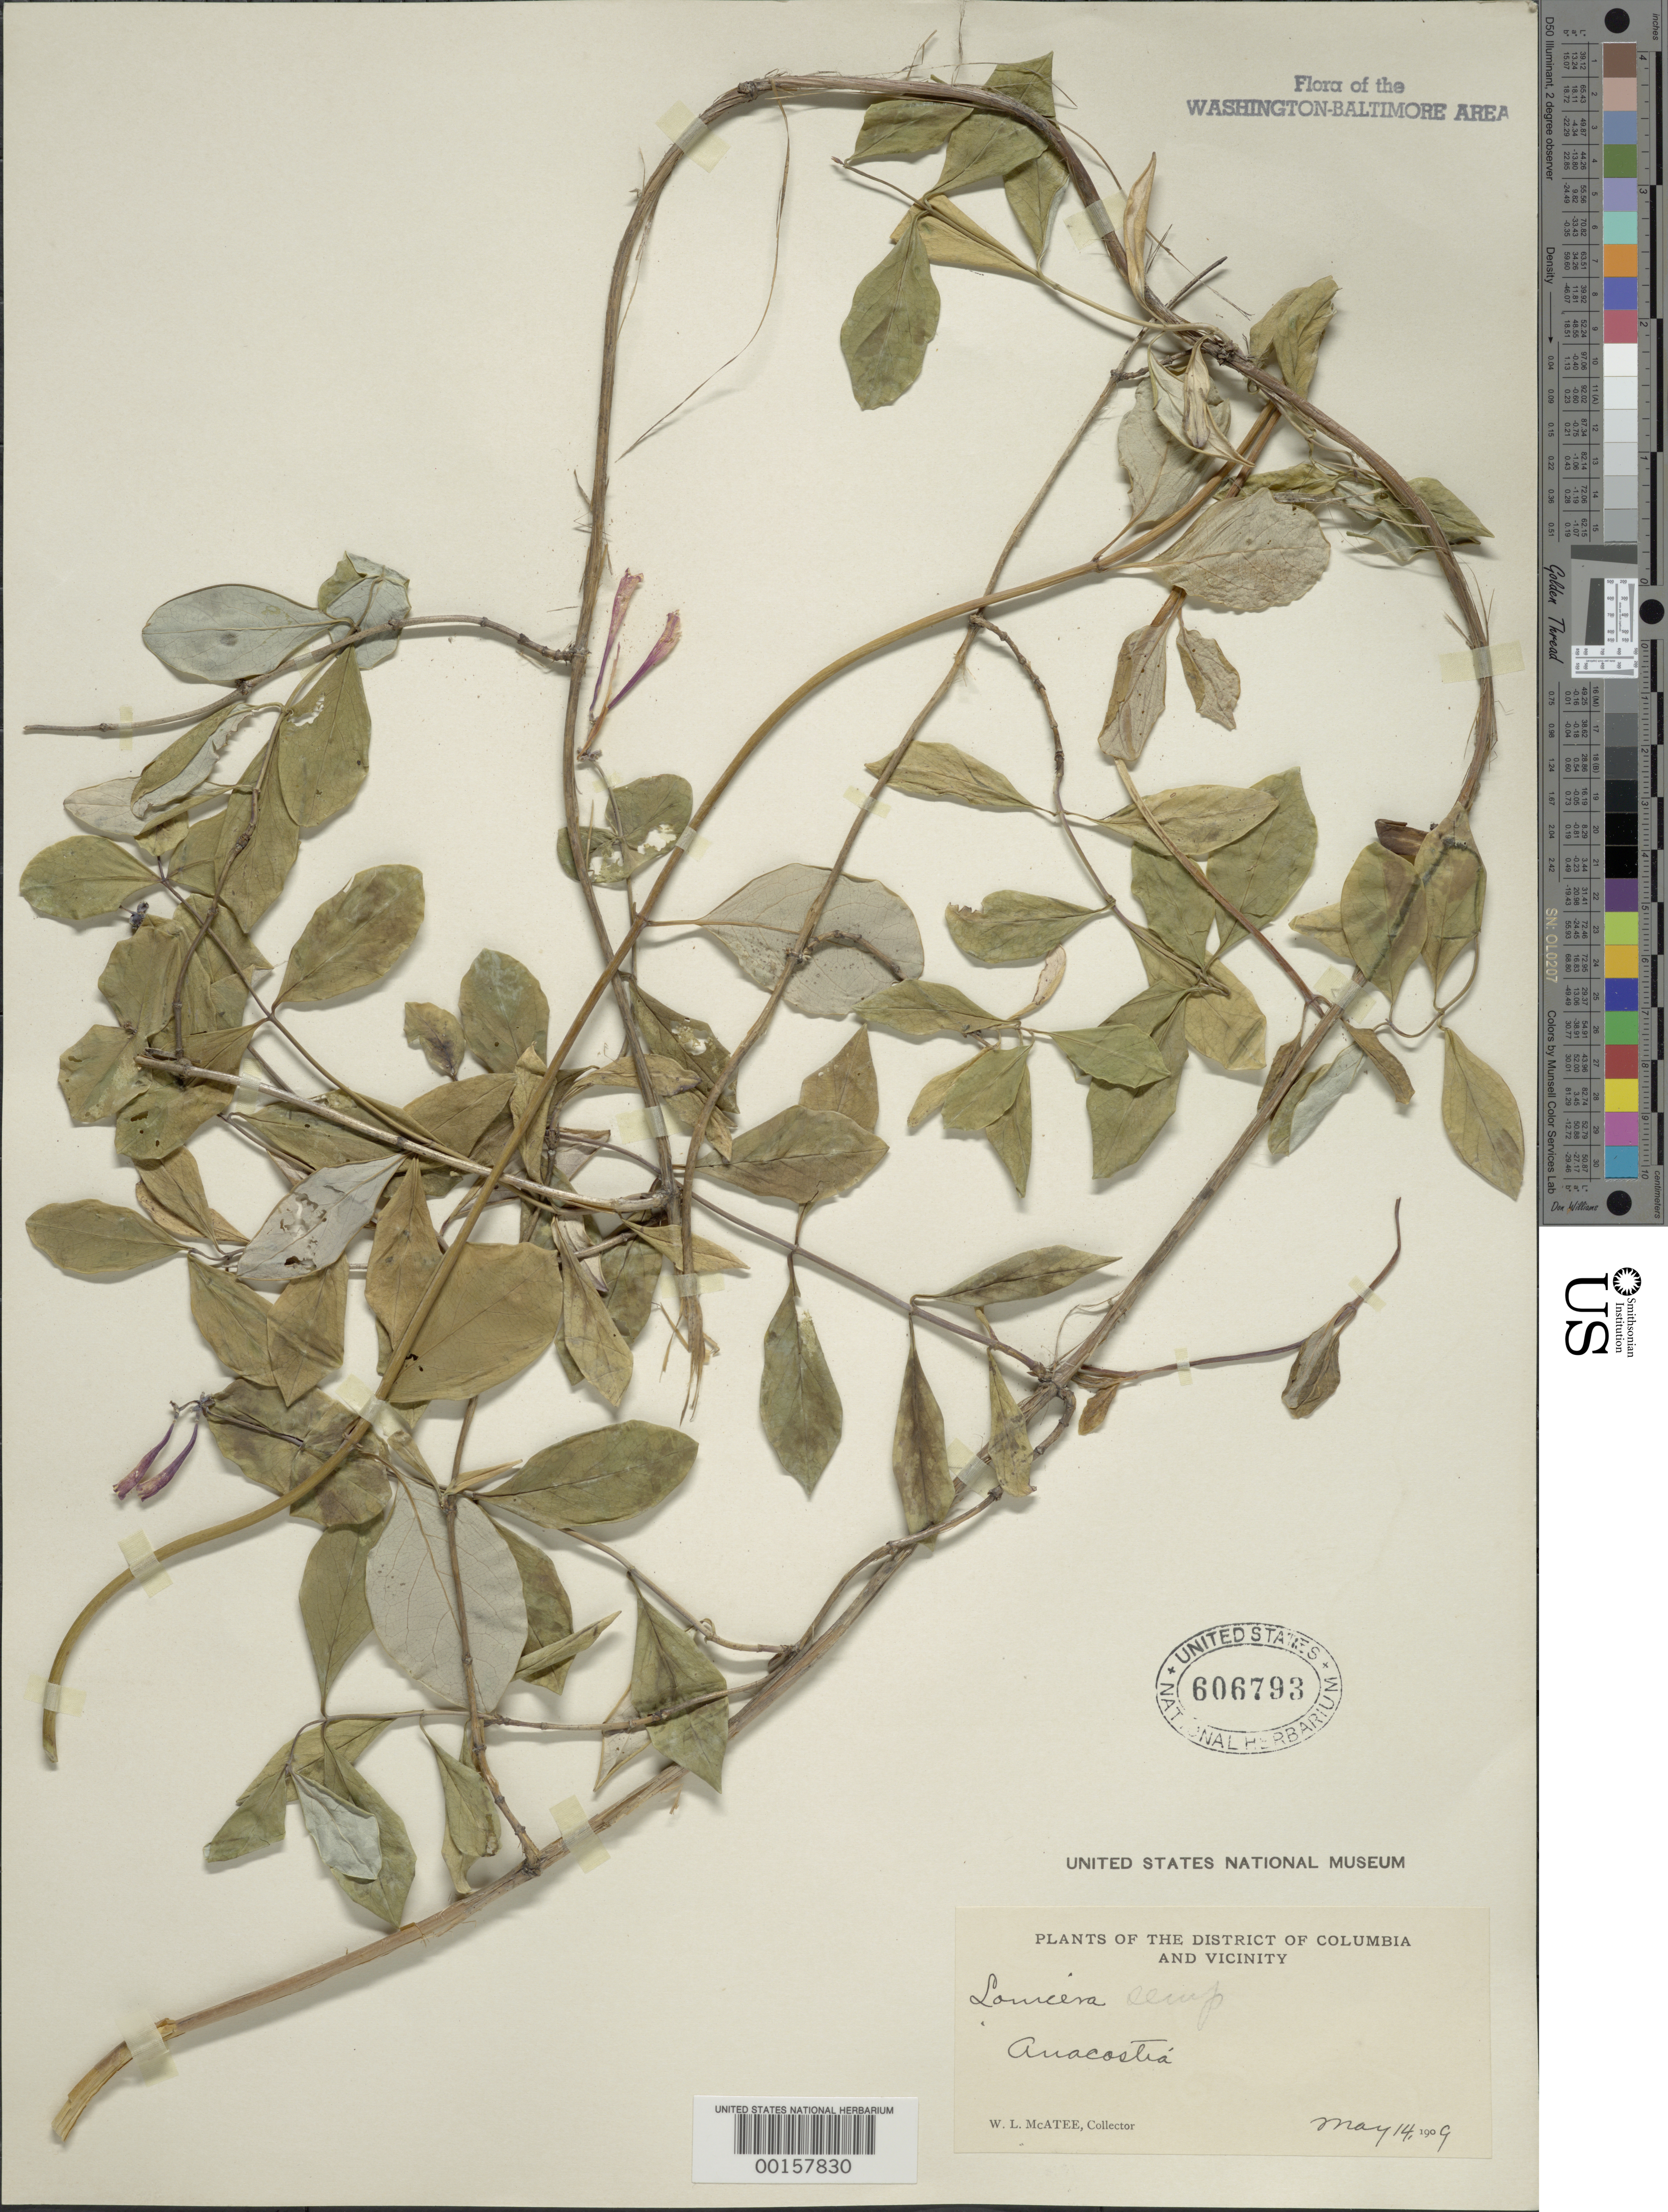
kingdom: Plantae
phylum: Tracheophyta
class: Magnoliopsida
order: Dipsacales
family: Caprifoliaceae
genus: Lonicera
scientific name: Lonicera sempervirens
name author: L.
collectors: W. McAtee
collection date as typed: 14 May 1909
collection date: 1909-05-14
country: United States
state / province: District of Columbia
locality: Anacostia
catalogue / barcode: US 606793